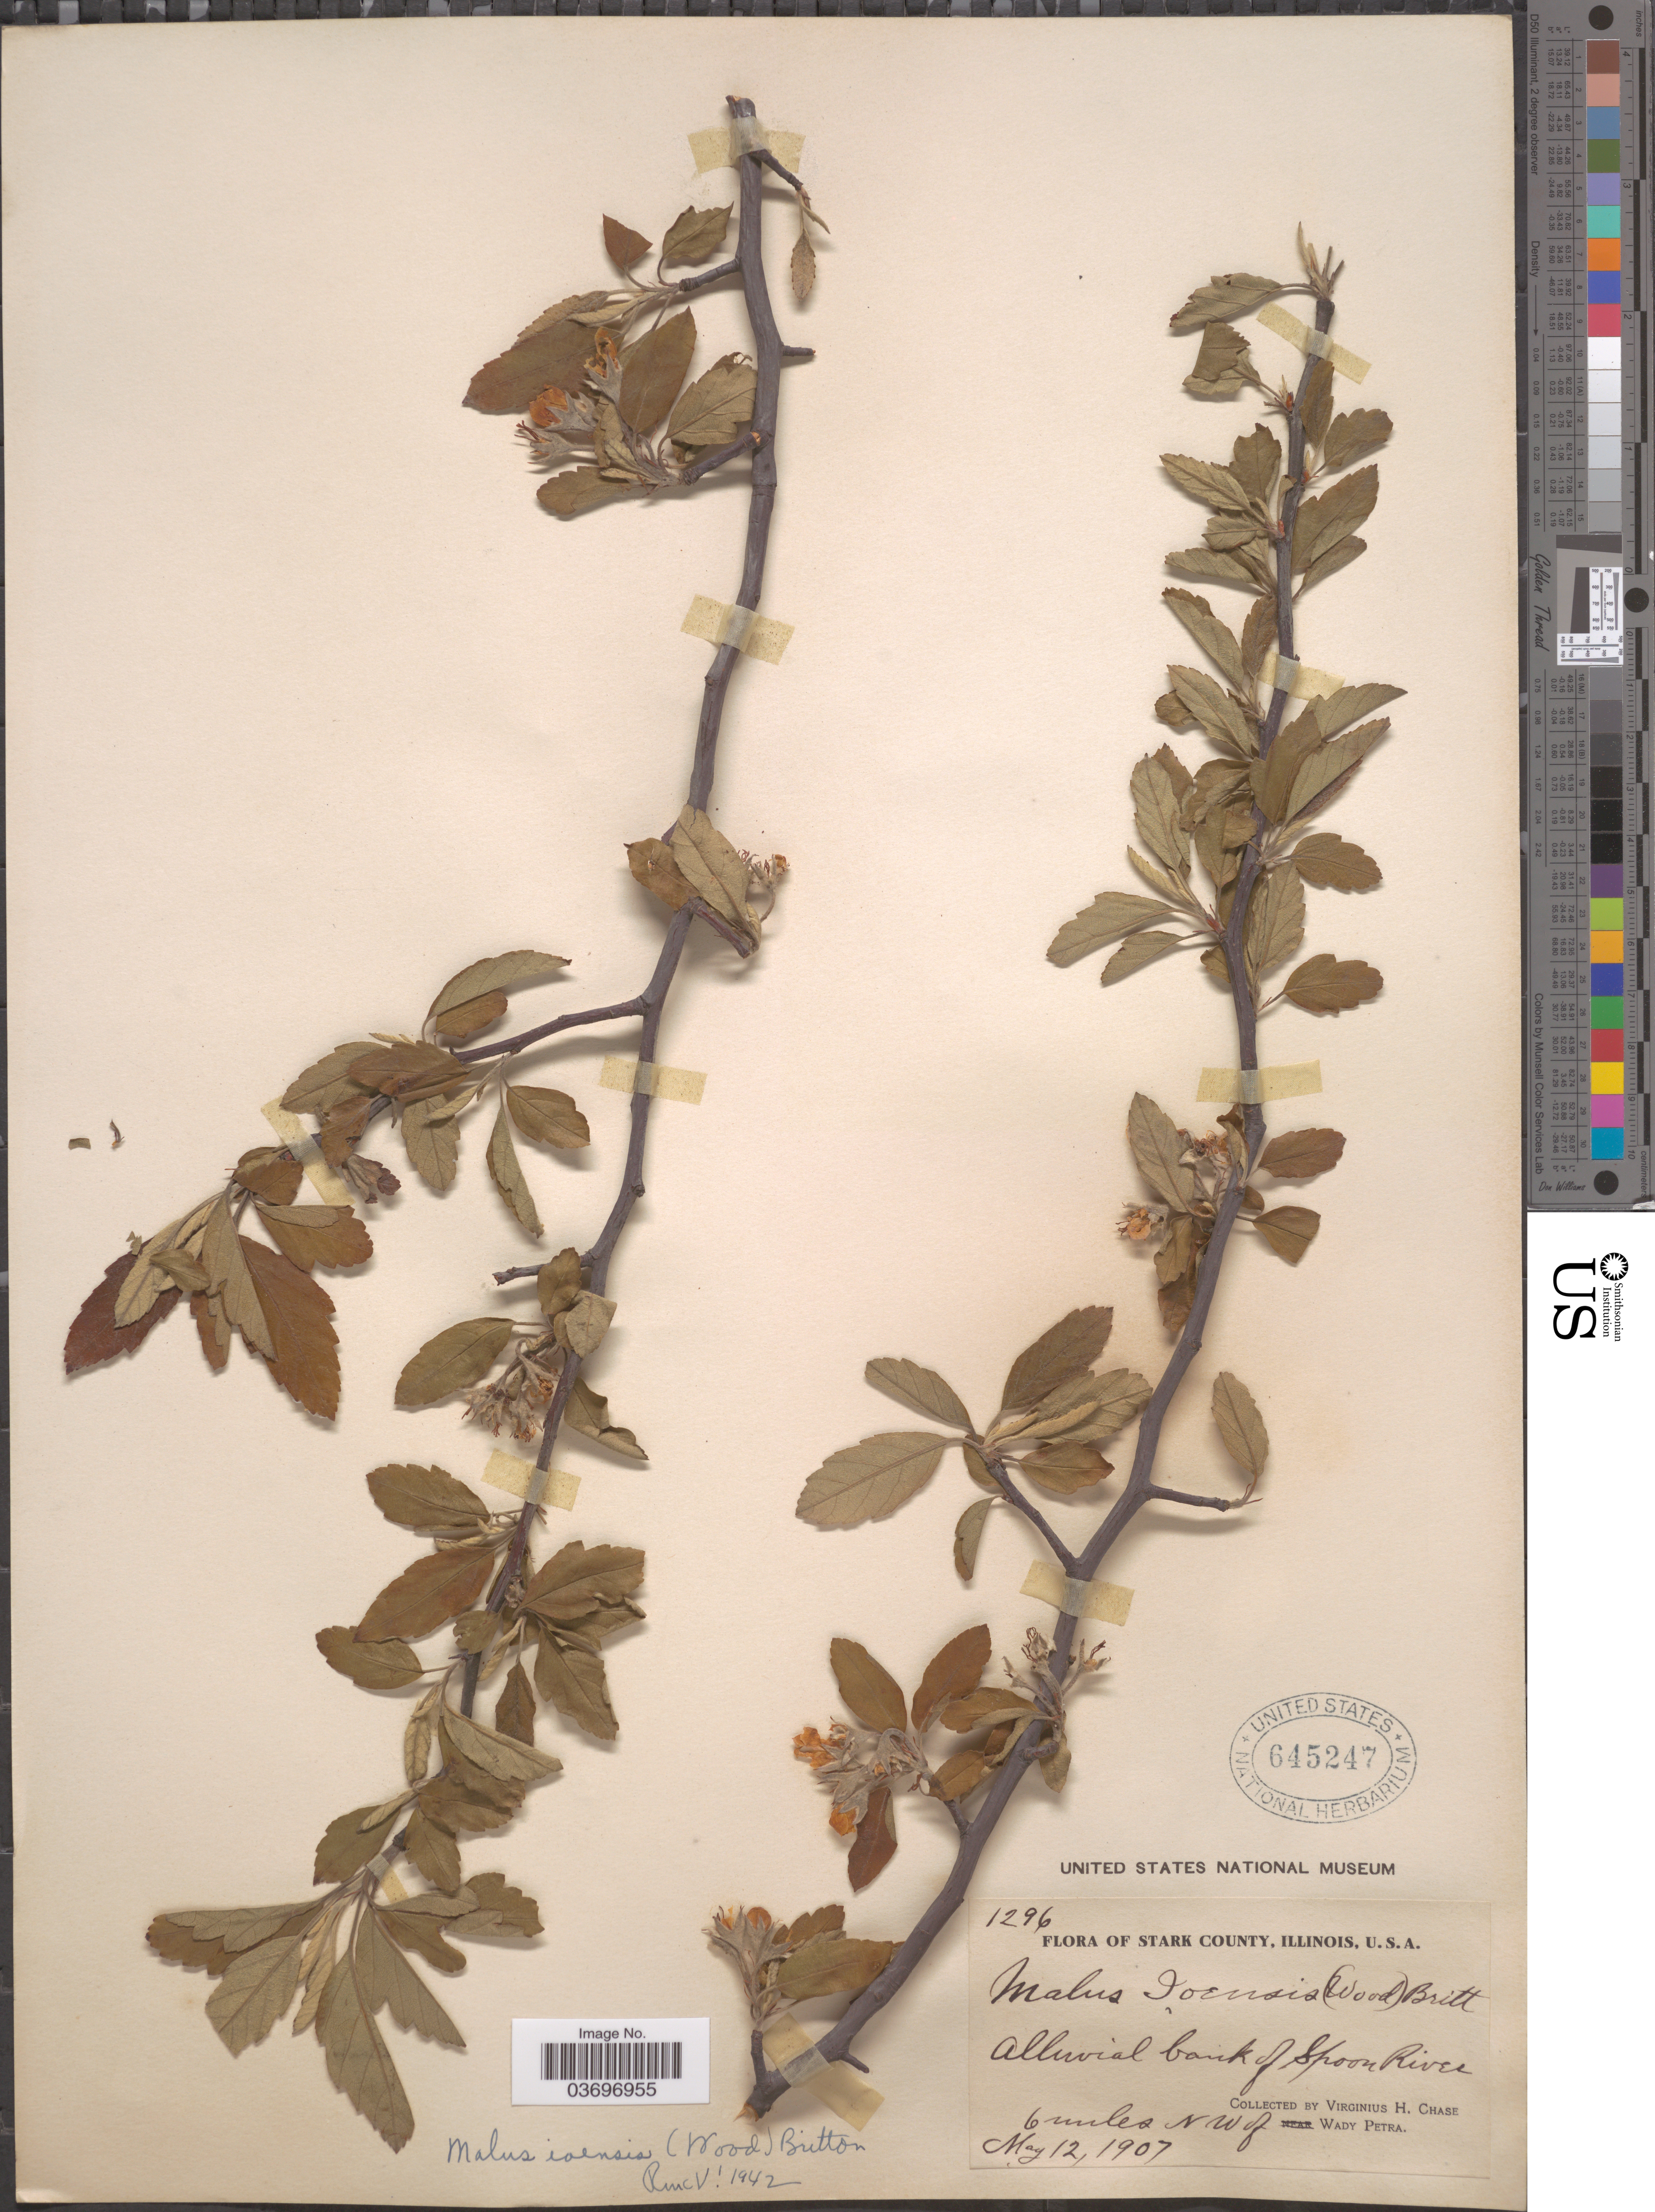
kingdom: Plantae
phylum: Tracheophyta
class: Magnoliopsida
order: Rosales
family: Rosaceae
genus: Malus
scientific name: Malus ioensis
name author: (Alph. Wood) Britton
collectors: V. H. Chase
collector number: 1296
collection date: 1907-05-12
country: United States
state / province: Illinois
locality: Stark County. Alluvial bank of Spoon River. 6 miles NW of Wady Petra.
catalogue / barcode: US 645247